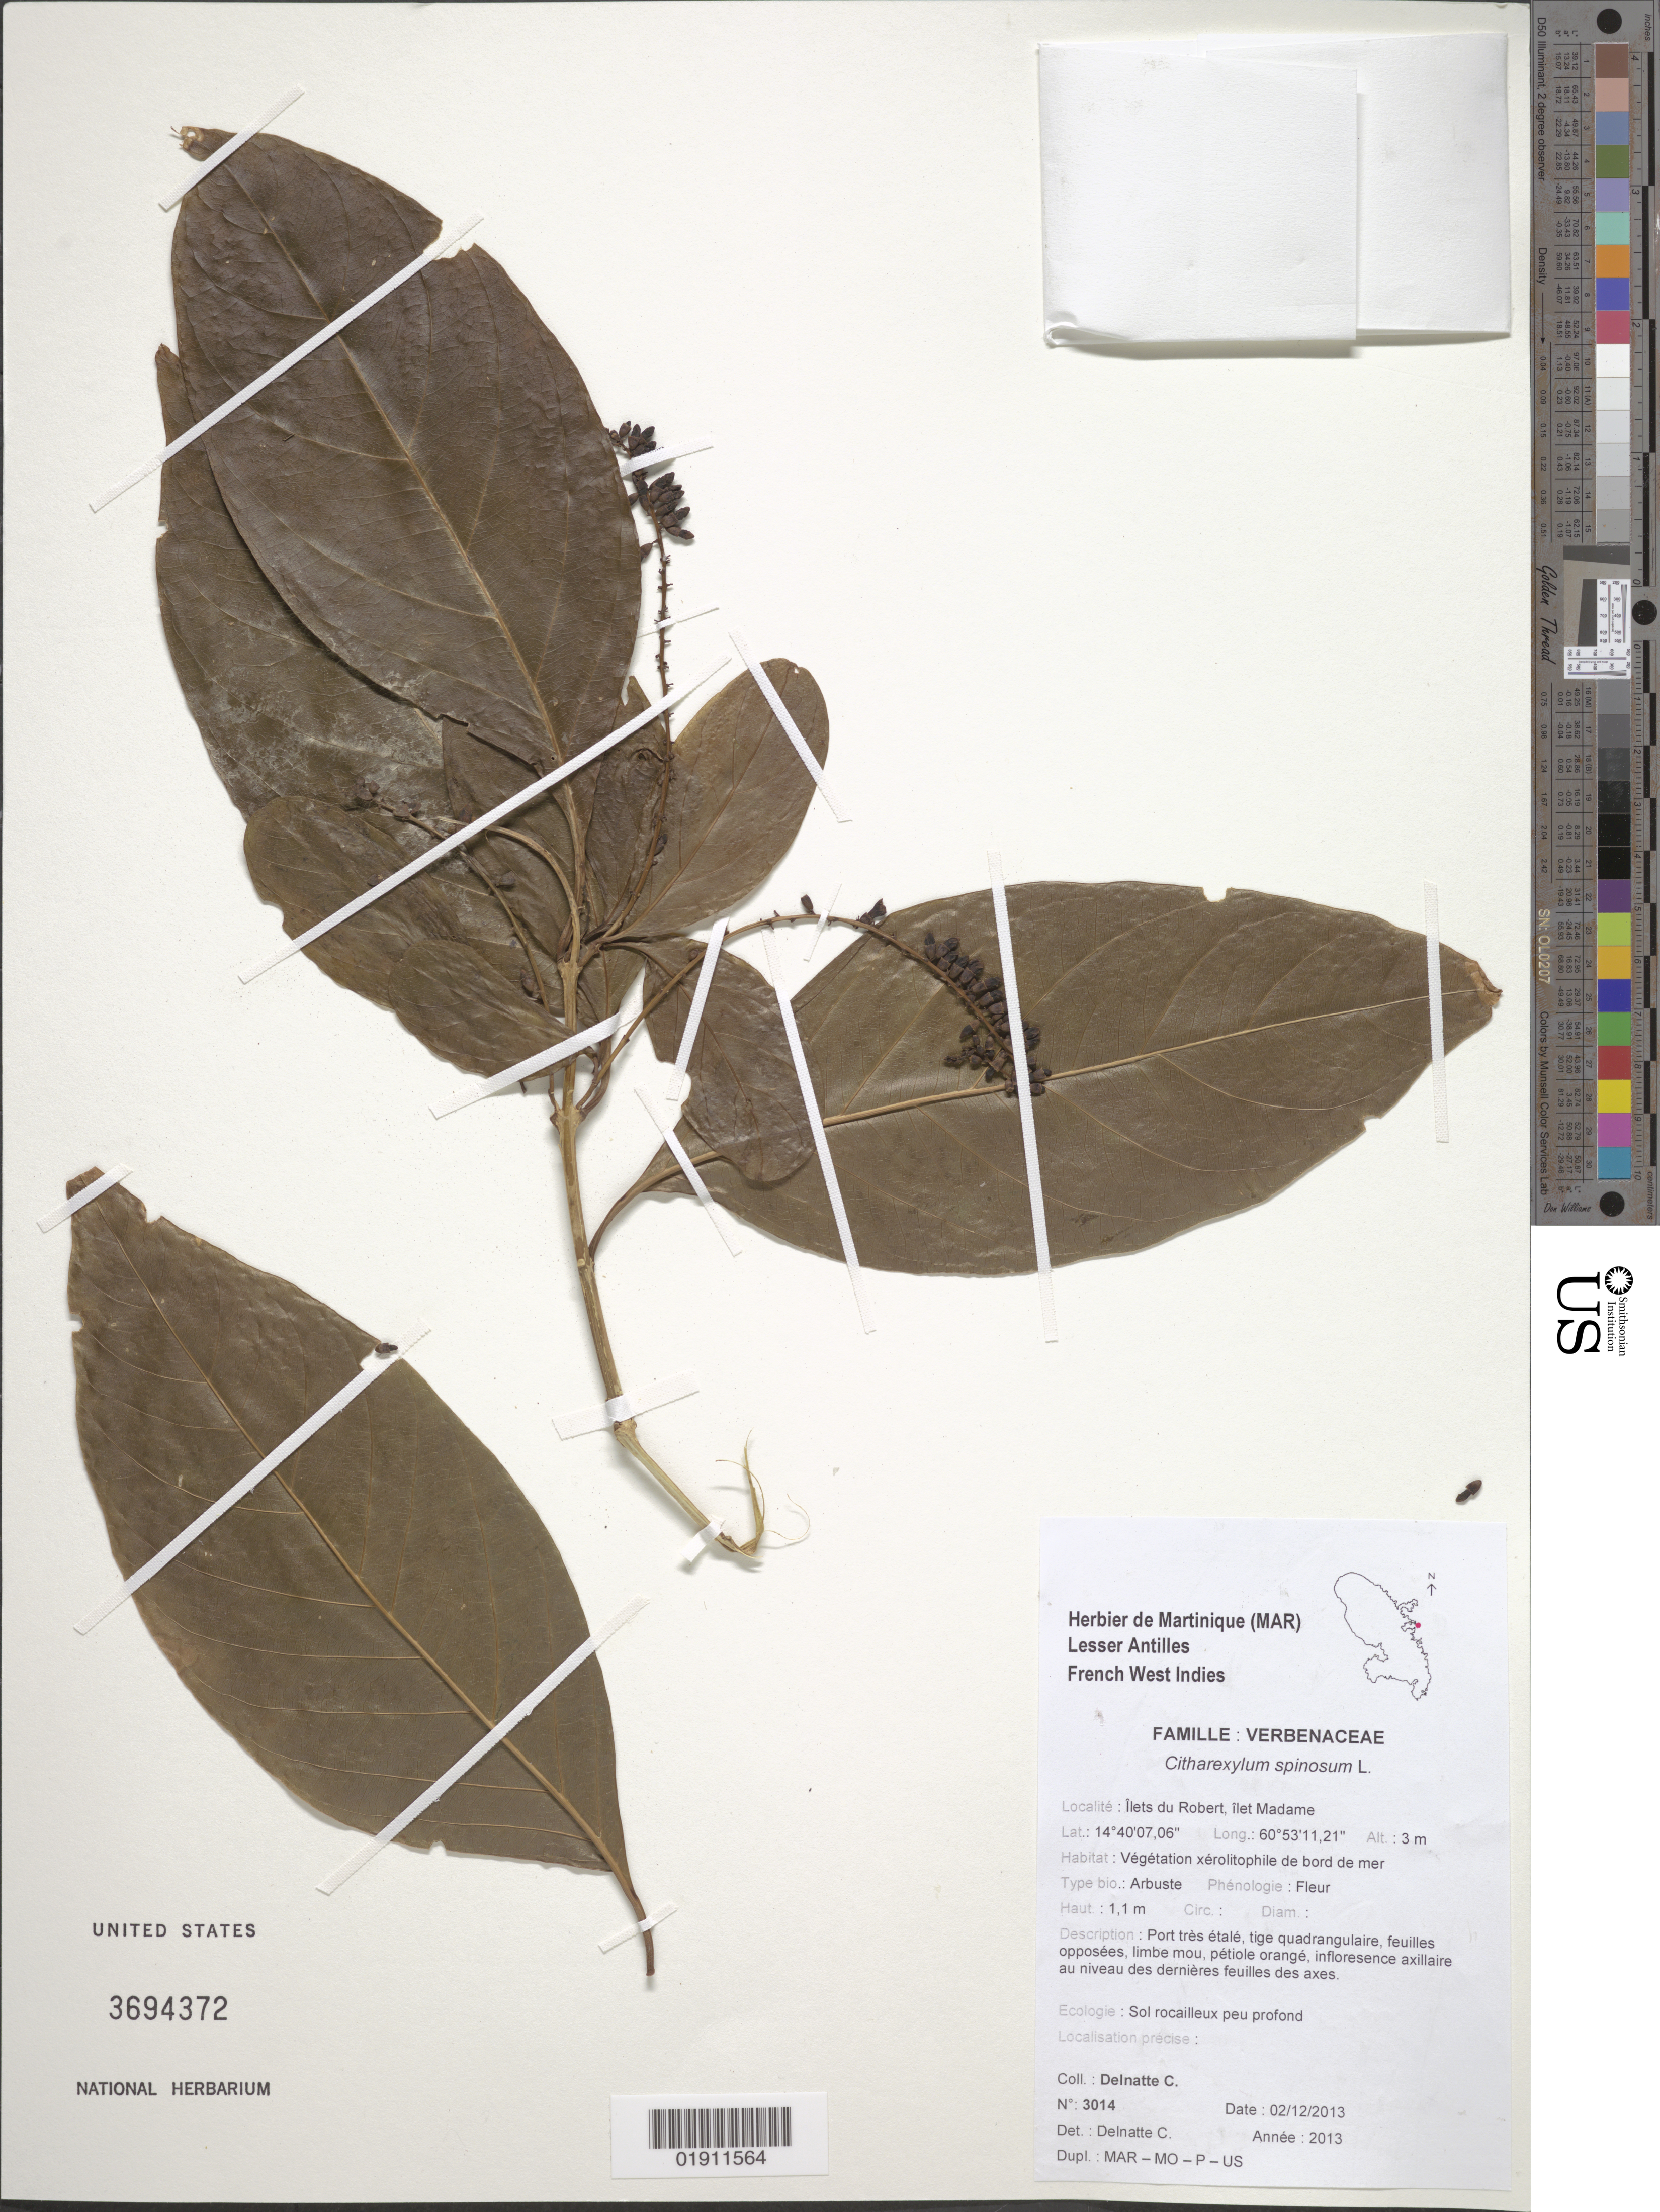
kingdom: Plantae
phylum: Tracheophyta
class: Magnoliopsida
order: Lamiales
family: Verbenaceae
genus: Citharexylum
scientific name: Citharexylum spinosum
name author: L.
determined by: Delnatte, C.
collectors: C. Delnatte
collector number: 3014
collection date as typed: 02/12/2013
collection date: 2013-12-02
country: Martinique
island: Martinique I.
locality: Islets du Robert, Ilet Madame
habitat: Végétation xérolitophile de bord de mer. Sol rocailleux peu profond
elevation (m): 3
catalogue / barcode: US 3694372